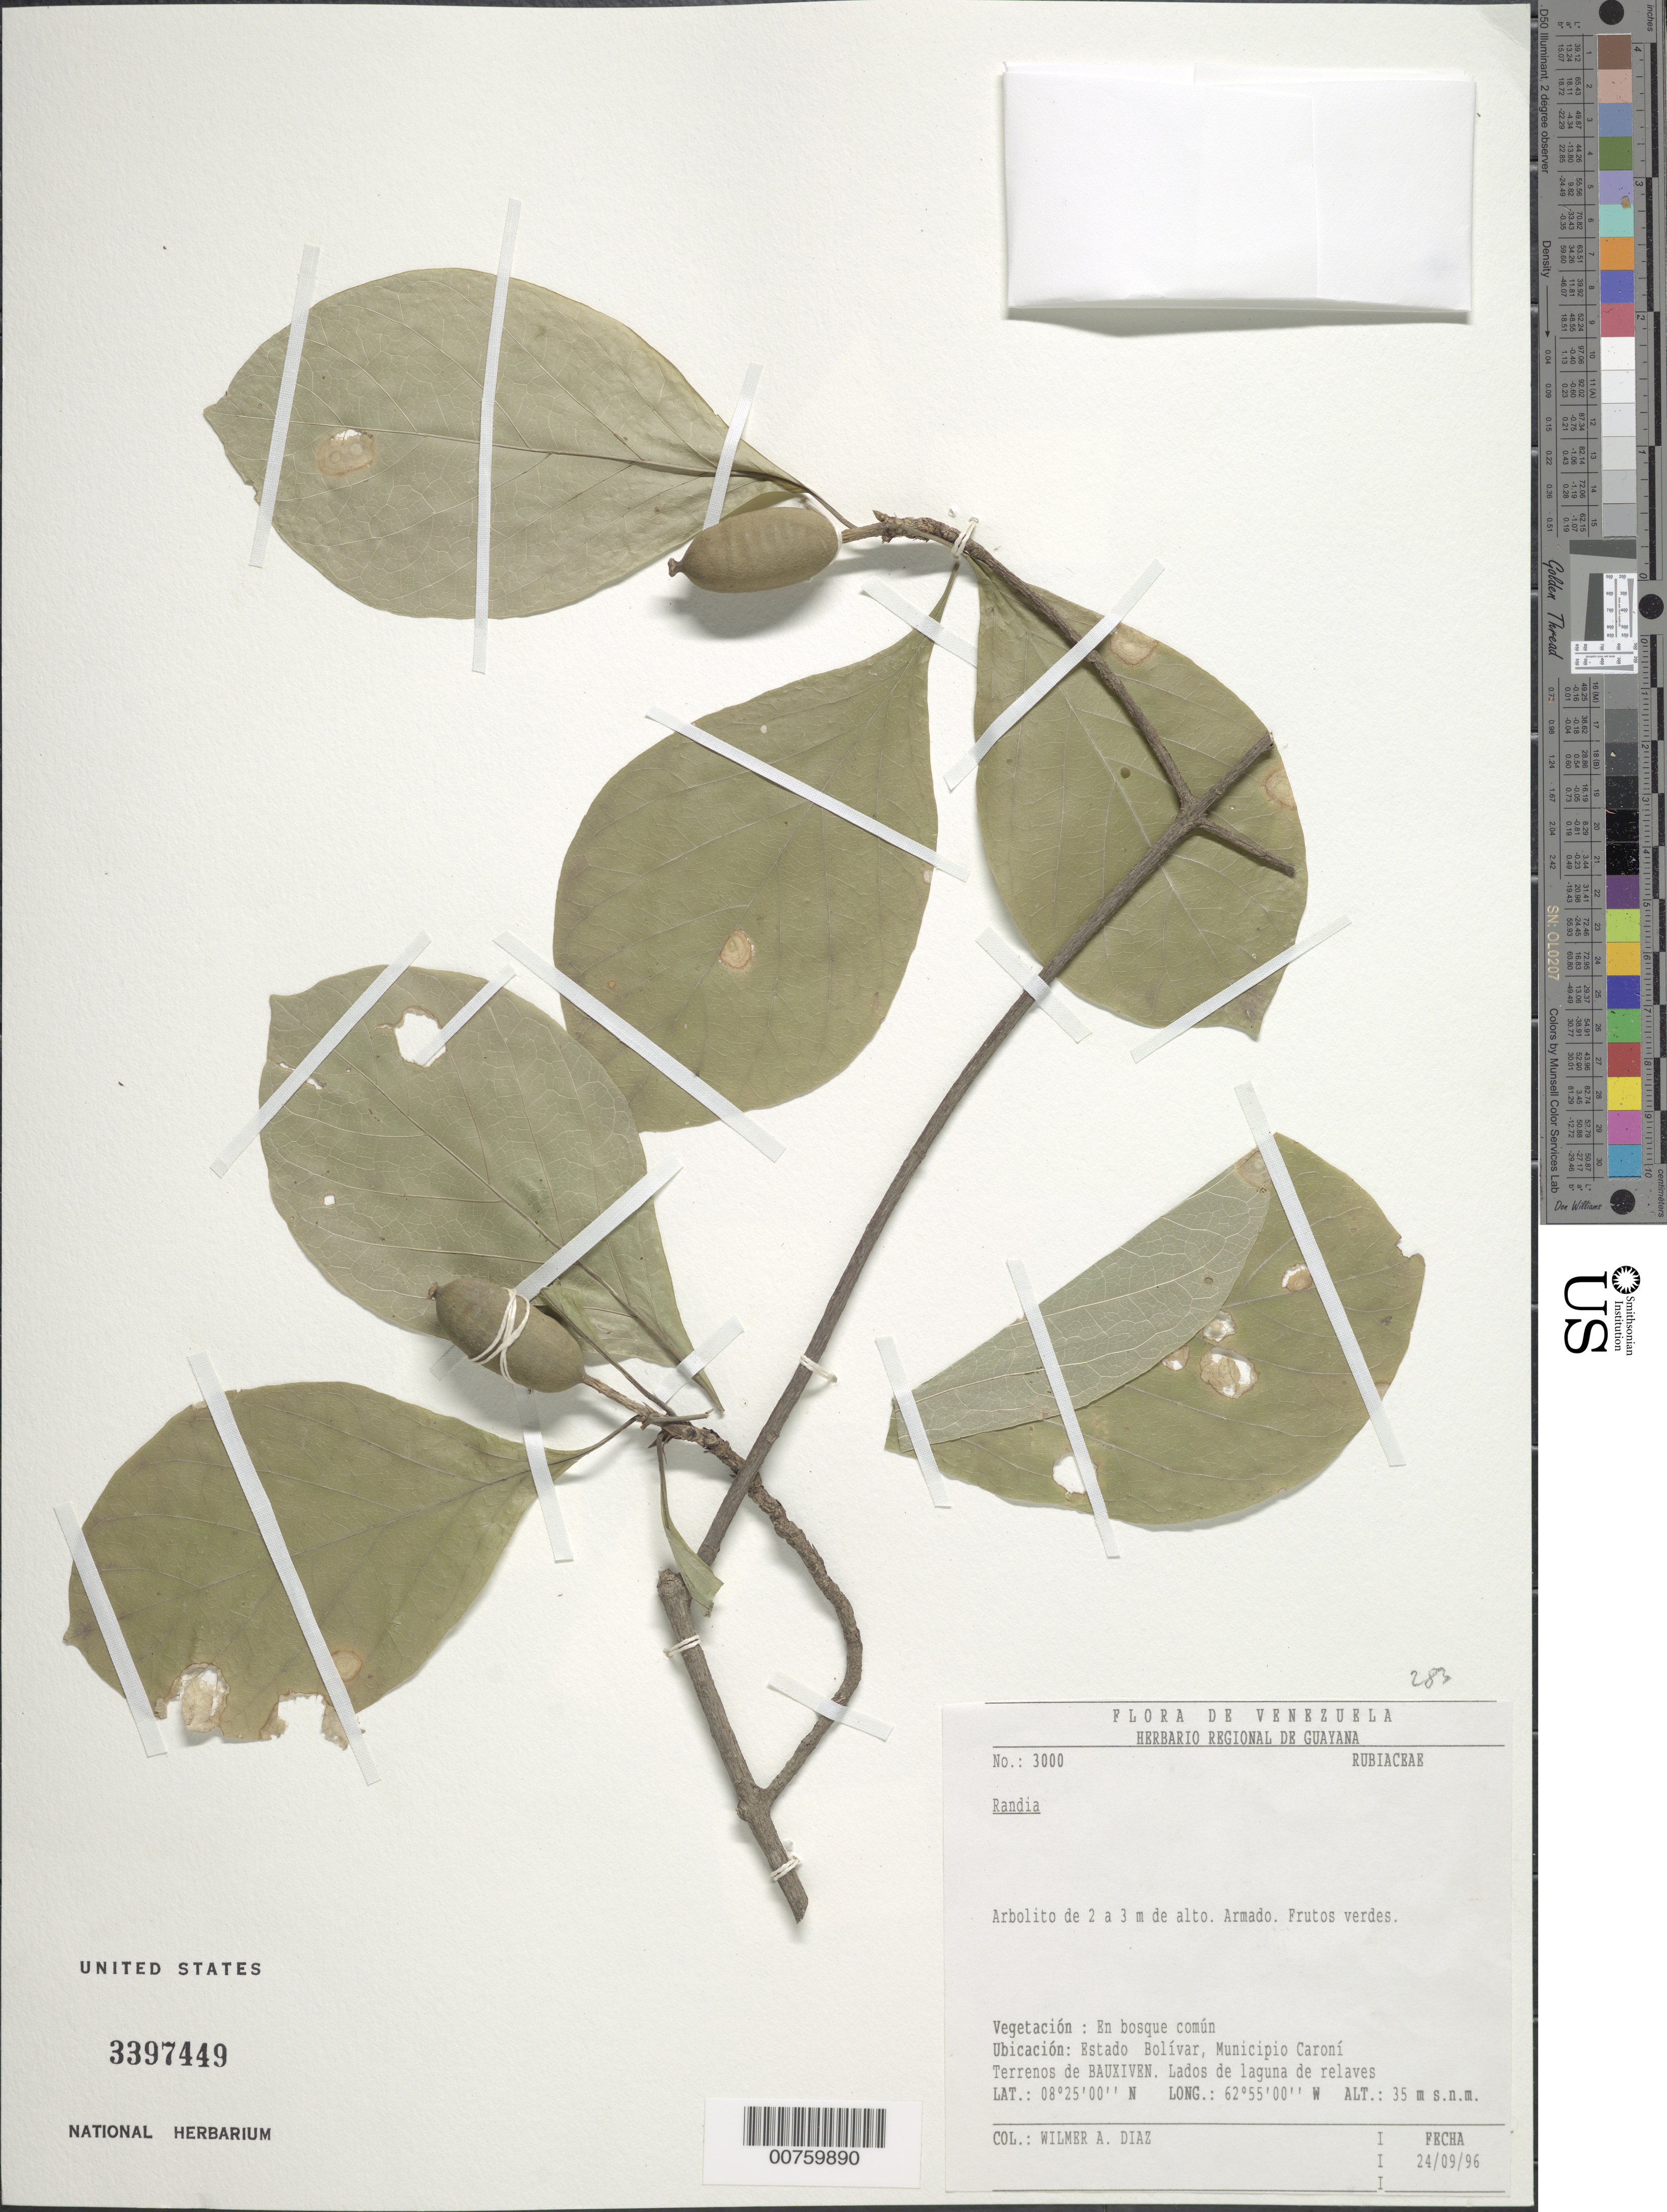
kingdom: Plantae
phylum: Tracheophyta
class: Magnoliopsida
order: Gentianales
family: Rubiaceae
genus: Randia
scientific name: Randia sp.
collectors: W. Díaz P.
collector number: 3000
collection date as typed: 24-Sep-96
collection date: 1996-09-24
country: Venezuela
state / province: Bolívar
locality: Mun. Caroní, terrenos de Bauxiven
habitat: Lados de laguna de relaves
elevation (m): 35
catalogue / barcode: US 3397449